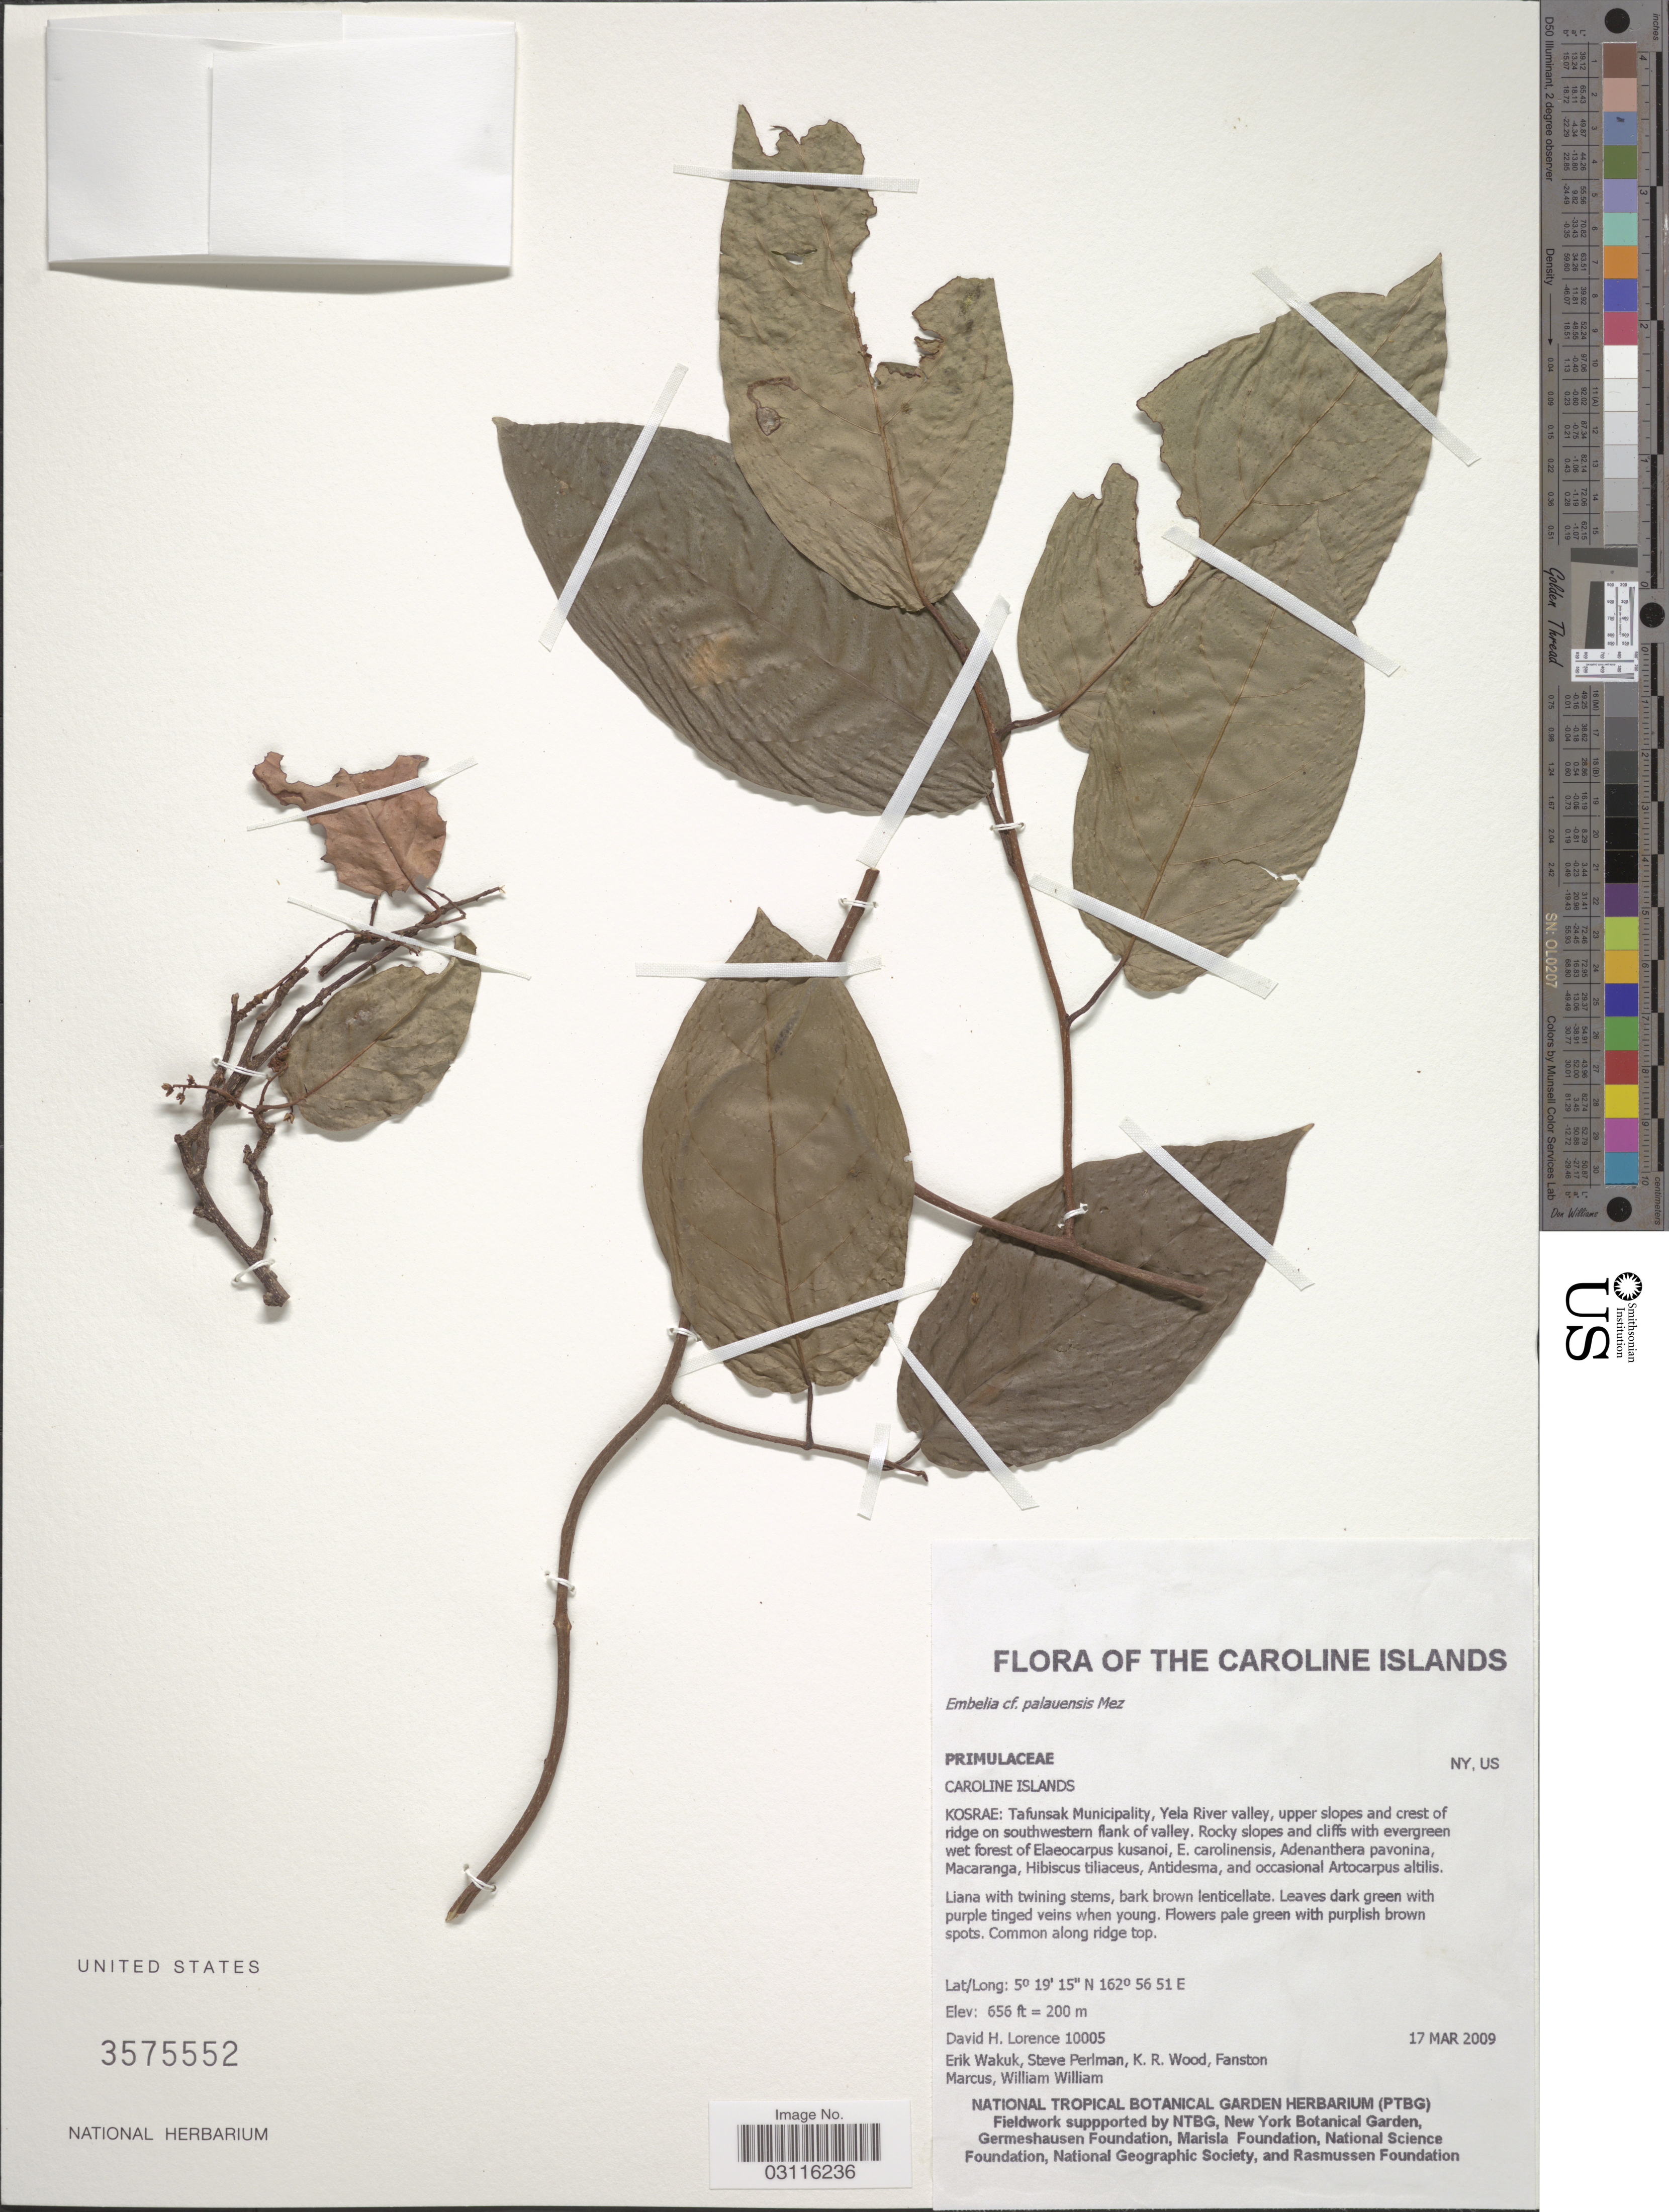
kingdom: Plantae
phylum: Tracheophyta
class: Magnoliopsida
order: Ericales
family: Primulaceae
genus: Embelia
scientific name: Embelia palauensis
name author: Mez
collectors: D. Lorence, E. Wakuk, S. Perlman, K. R. Wood & et al.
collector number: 10005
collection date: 2009-03-17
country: Micronesia, Federated States of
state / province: Kosrae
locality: The Caroline Islands. Tafunsak Municipality, Yela River valley, upper slopes and crest of ridge on southwestern flank of valley.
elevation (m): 200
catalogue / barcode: US 3575552